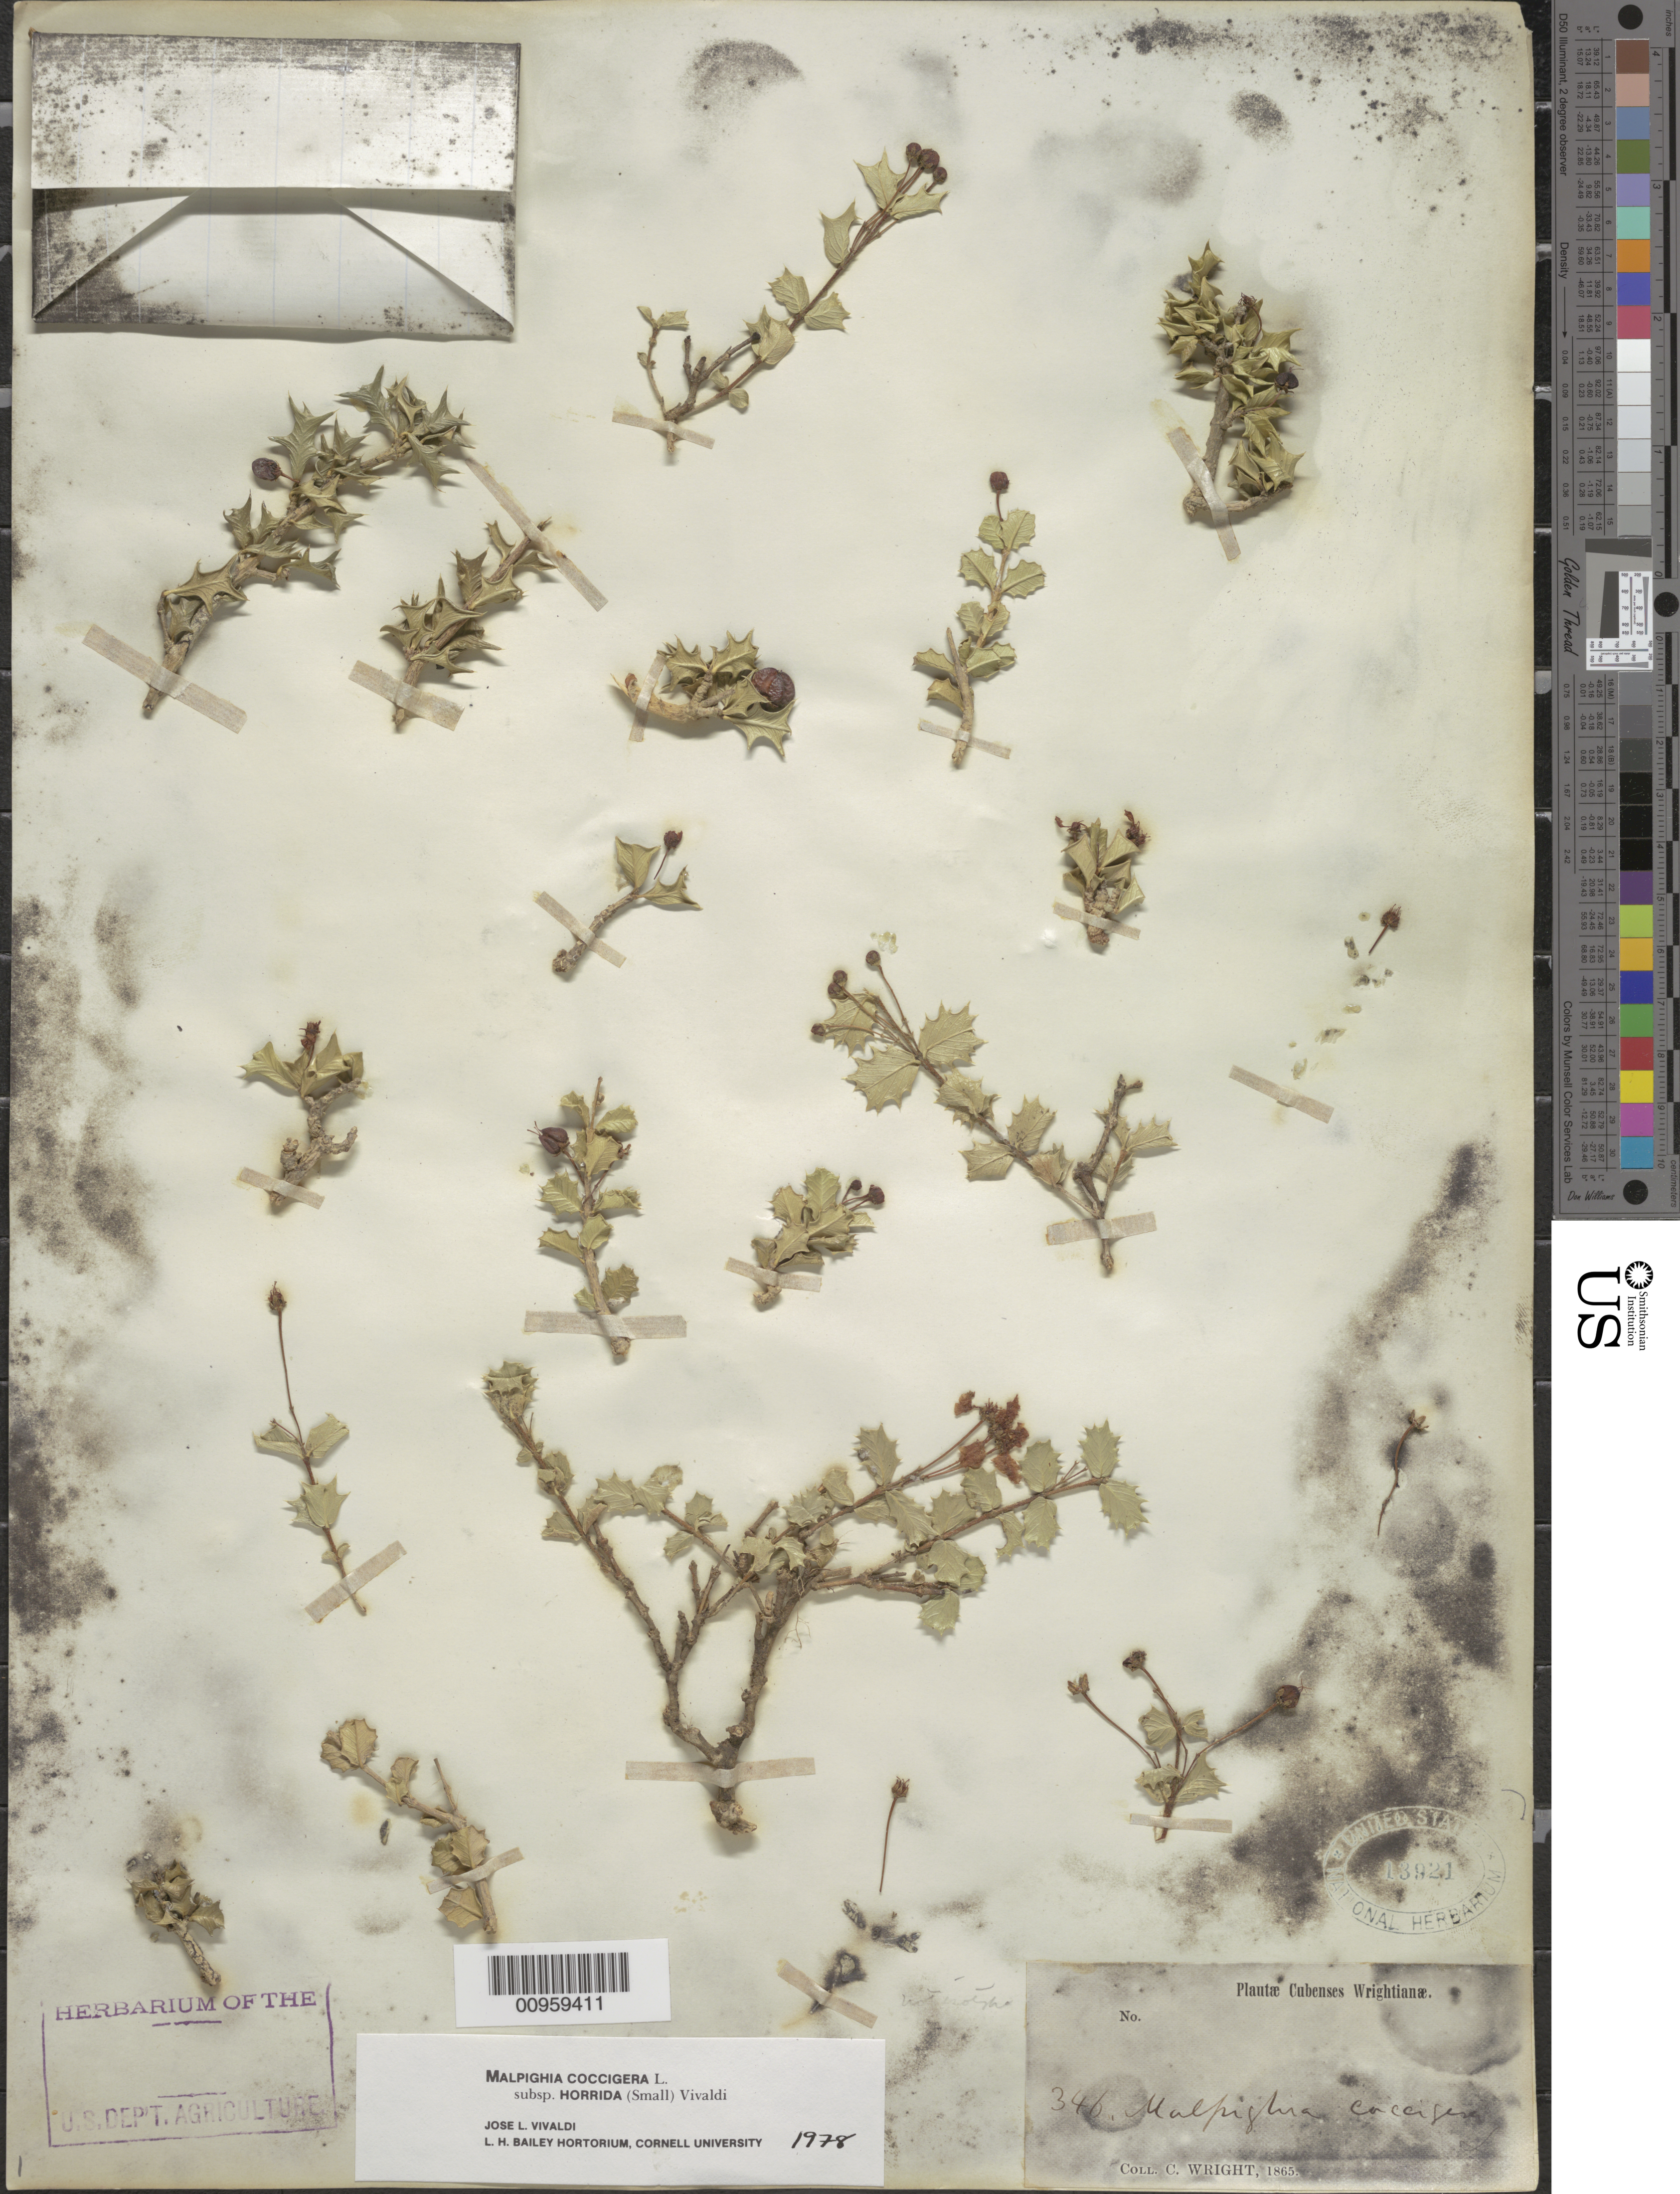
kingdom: Plantae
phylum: Tracheophyta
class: Magnoliopsida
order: Malpighiales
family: Malpighiaceae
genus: Malpighia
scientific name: Malpighia coccigera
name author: L.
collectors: C. Wright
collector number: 346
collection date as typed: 1865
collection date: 1865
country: Cuba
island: Cuba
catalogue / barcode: US 13921